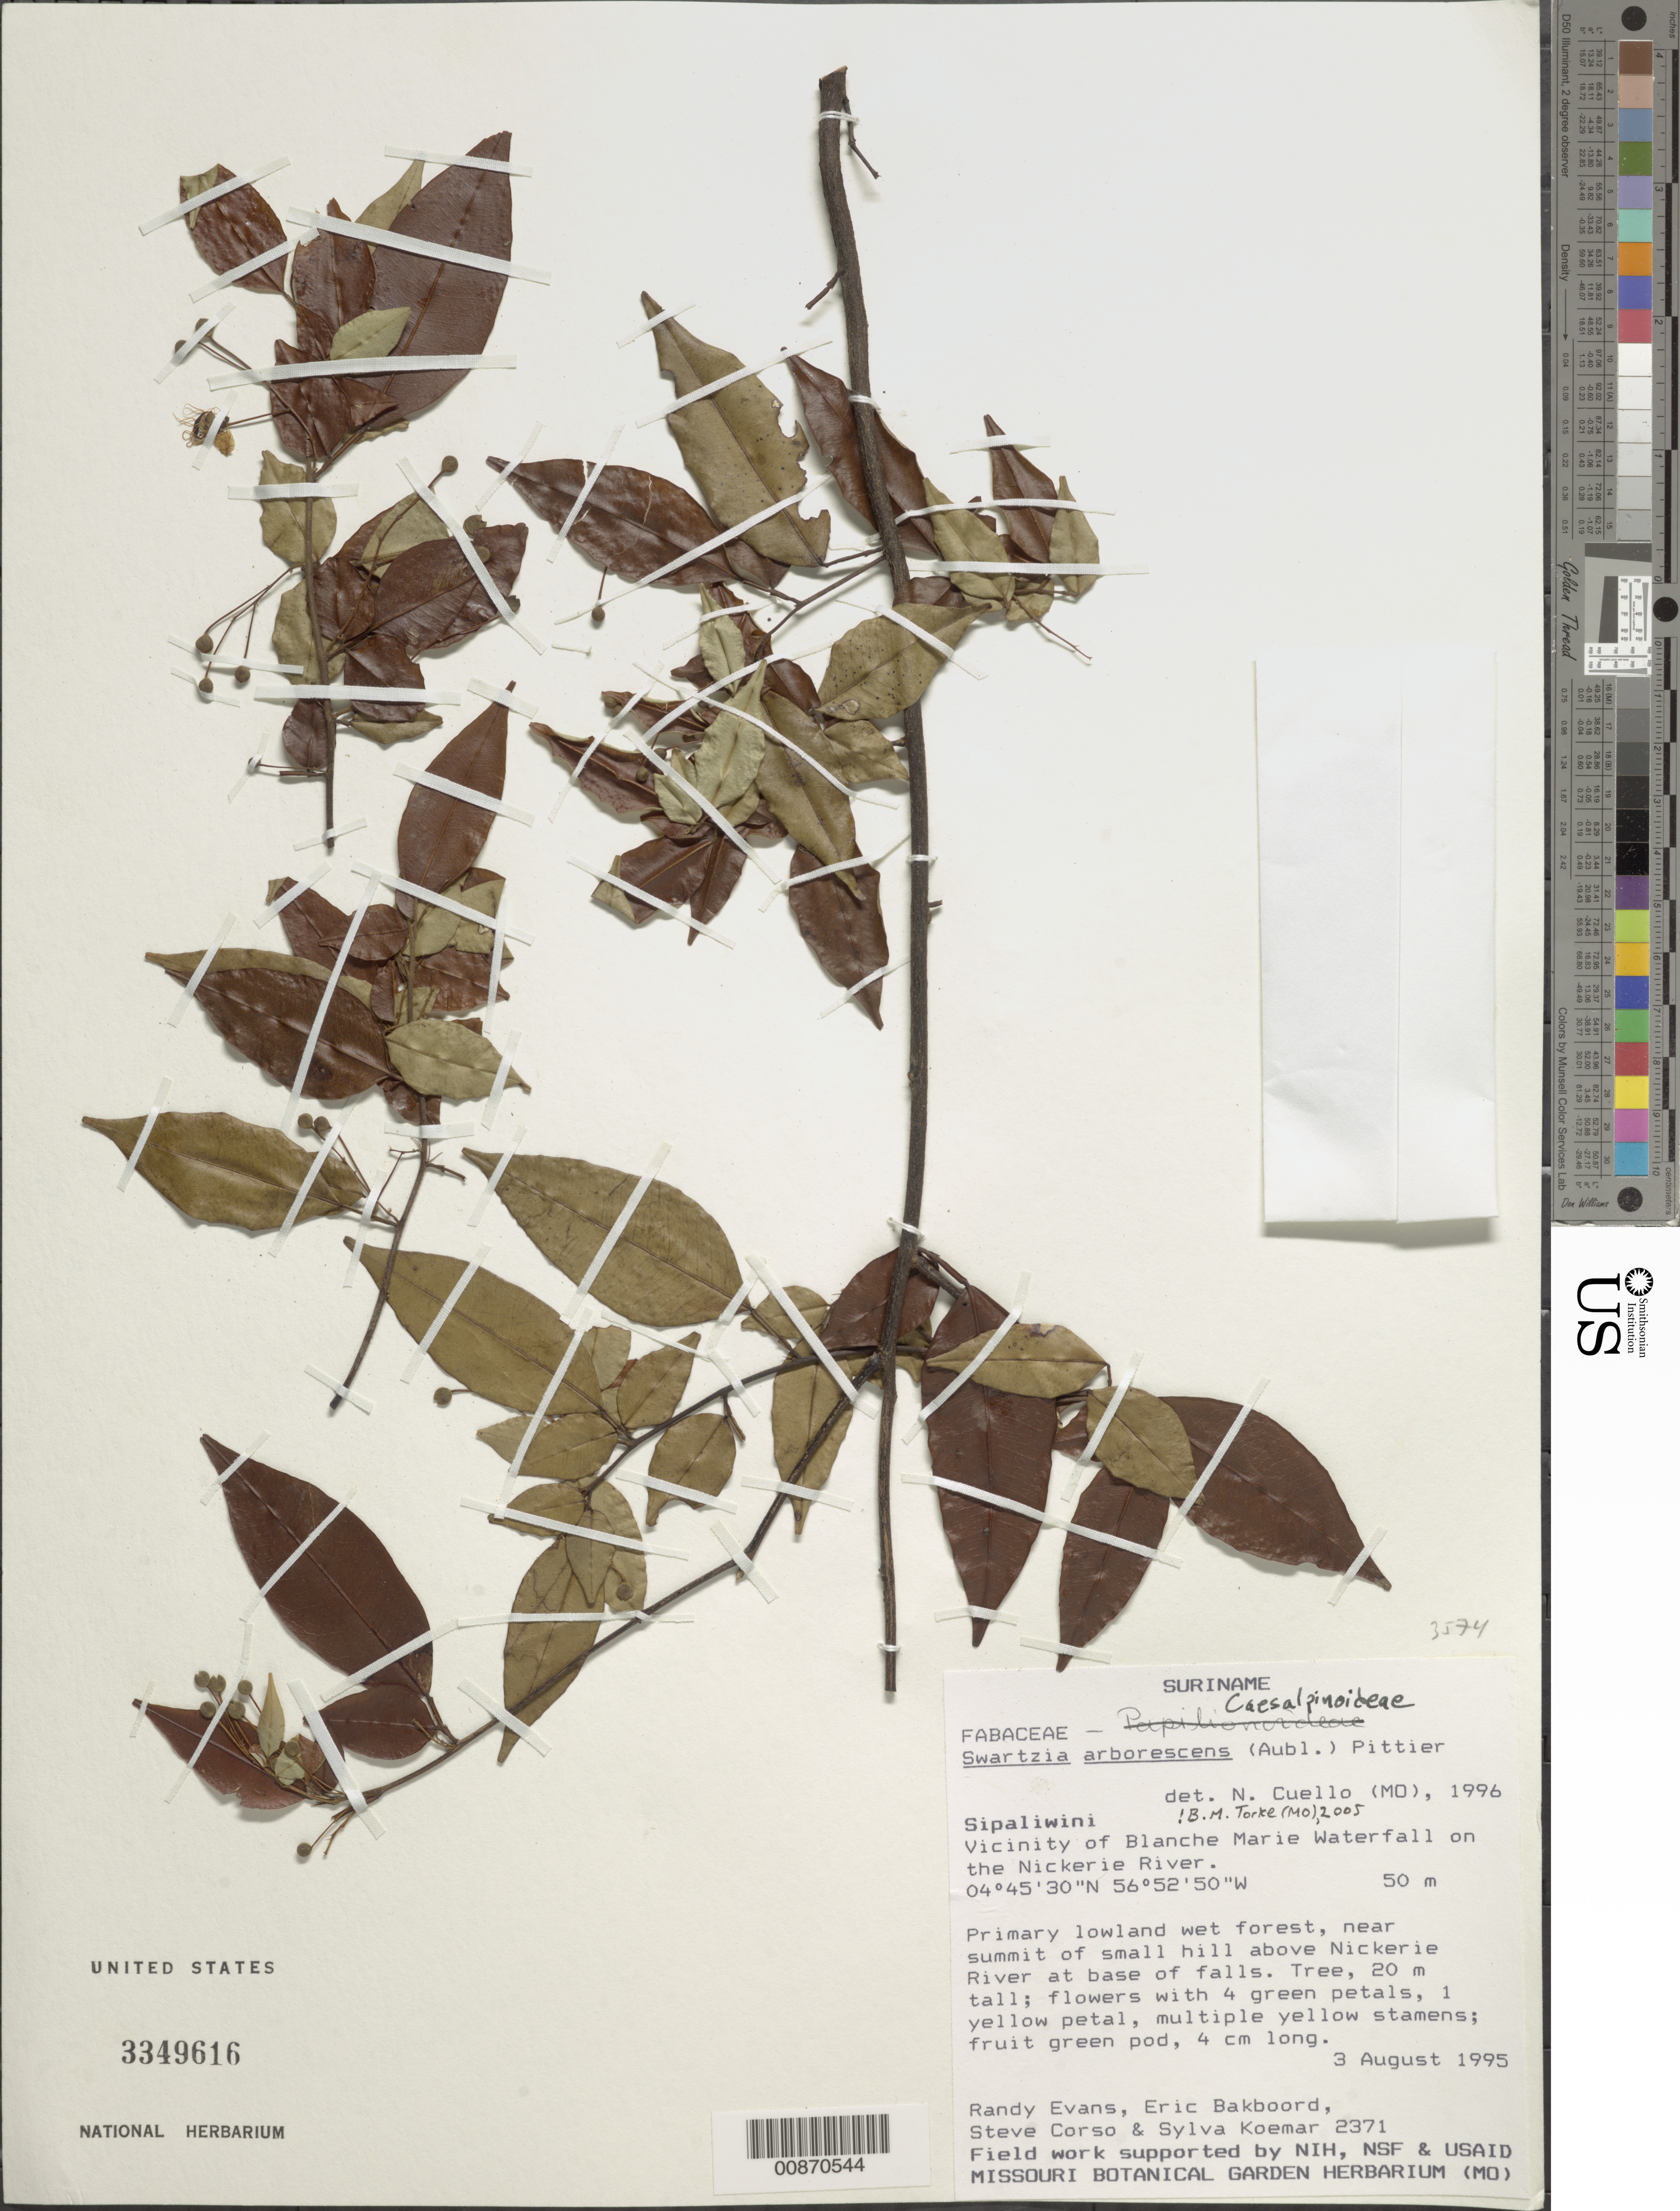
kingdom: Plantae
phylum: Tracheophyta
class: Magnoliopsida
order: Fabales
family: Fabaceae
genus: Swartzia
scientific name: Swartzia arborescens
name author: (Aubl.) Pittier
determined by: Cuello, Nidia L.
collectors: R. Evans, E. Bakboord, S. Corso & S. Koemar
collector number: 2371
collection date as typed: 3-Aug-95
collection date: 1995-08-03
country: Suriname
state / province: Sipaliwini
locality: Blanche Marie Waterfall, vic., on Nickerie R.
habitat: Primary lowland wet forest, near summit of small hill at base of falls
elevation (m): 50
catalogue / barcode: US 3349616